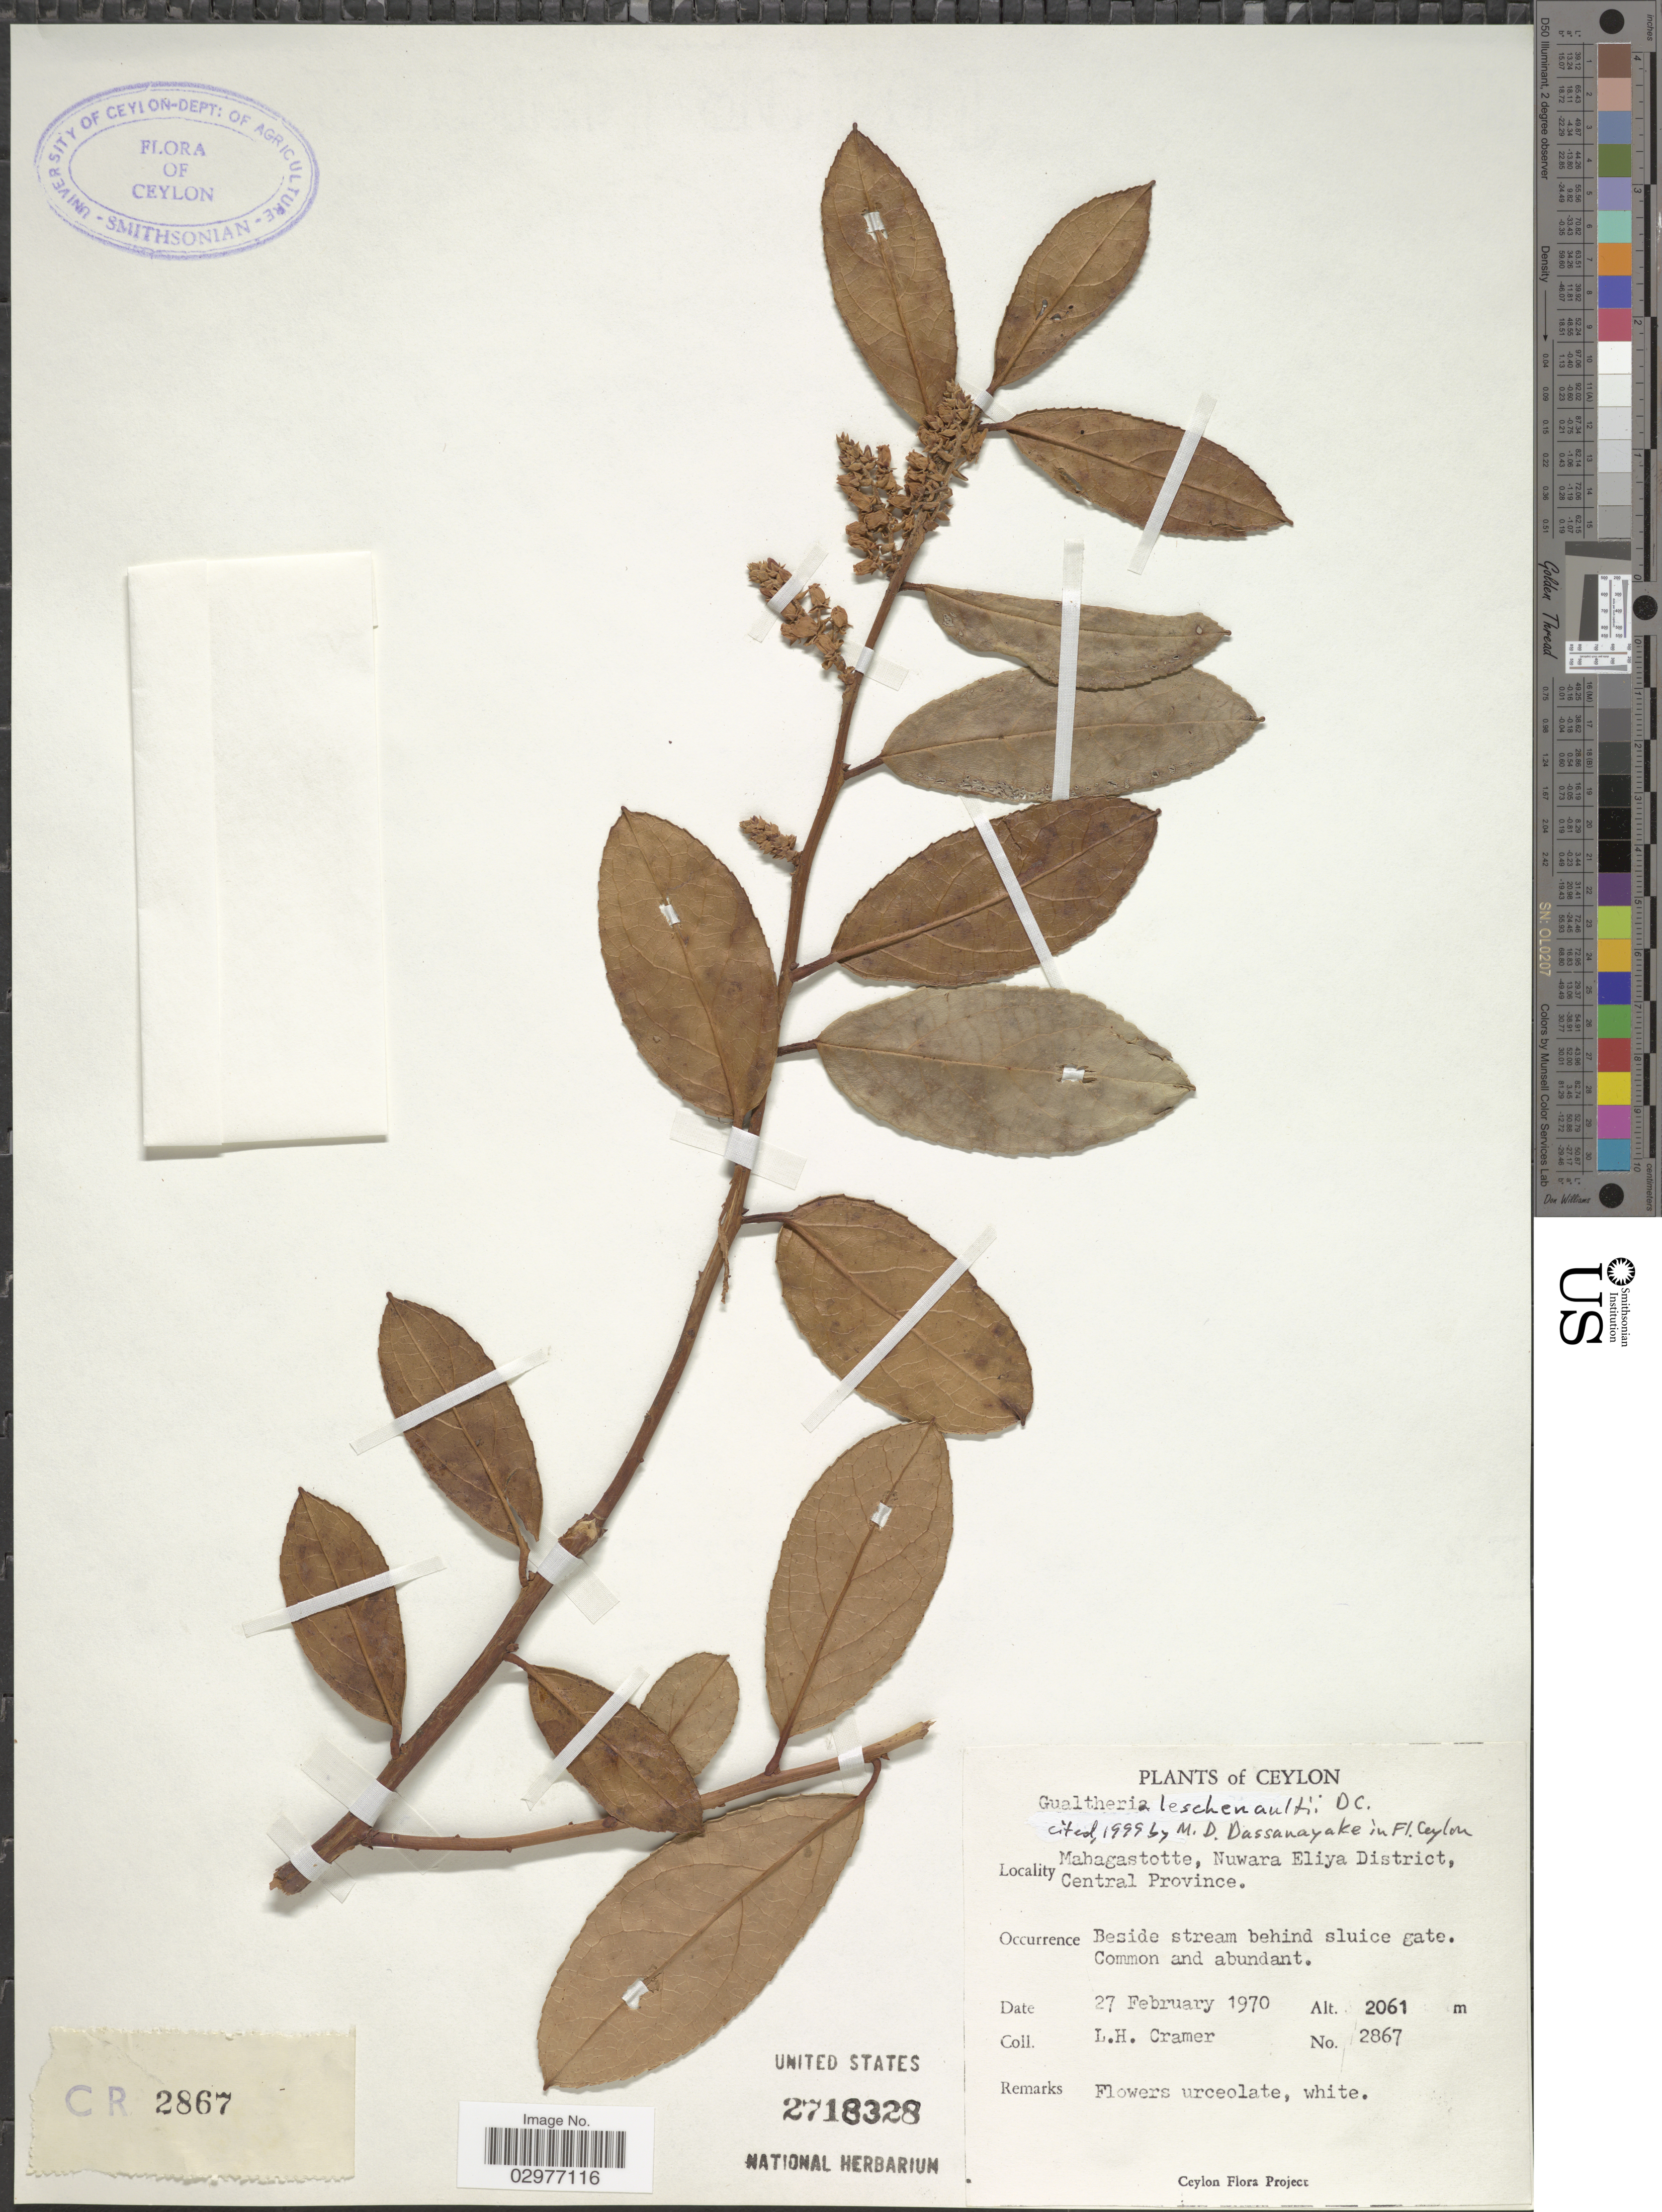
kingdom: Plantae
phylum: Tracheophyta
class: Magnoliopsida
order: Ericales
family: Ericaceae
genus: Gaultheria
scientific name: Gaultheria leschenaultii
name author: DC.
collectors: L. H. Cramer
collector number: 2867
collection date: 1970-02-27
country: Sri Lanka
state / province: Central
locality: Ceylon. Mahagastotte, Nuwara Eliya District.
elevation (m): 2061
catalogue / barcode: US 2718328